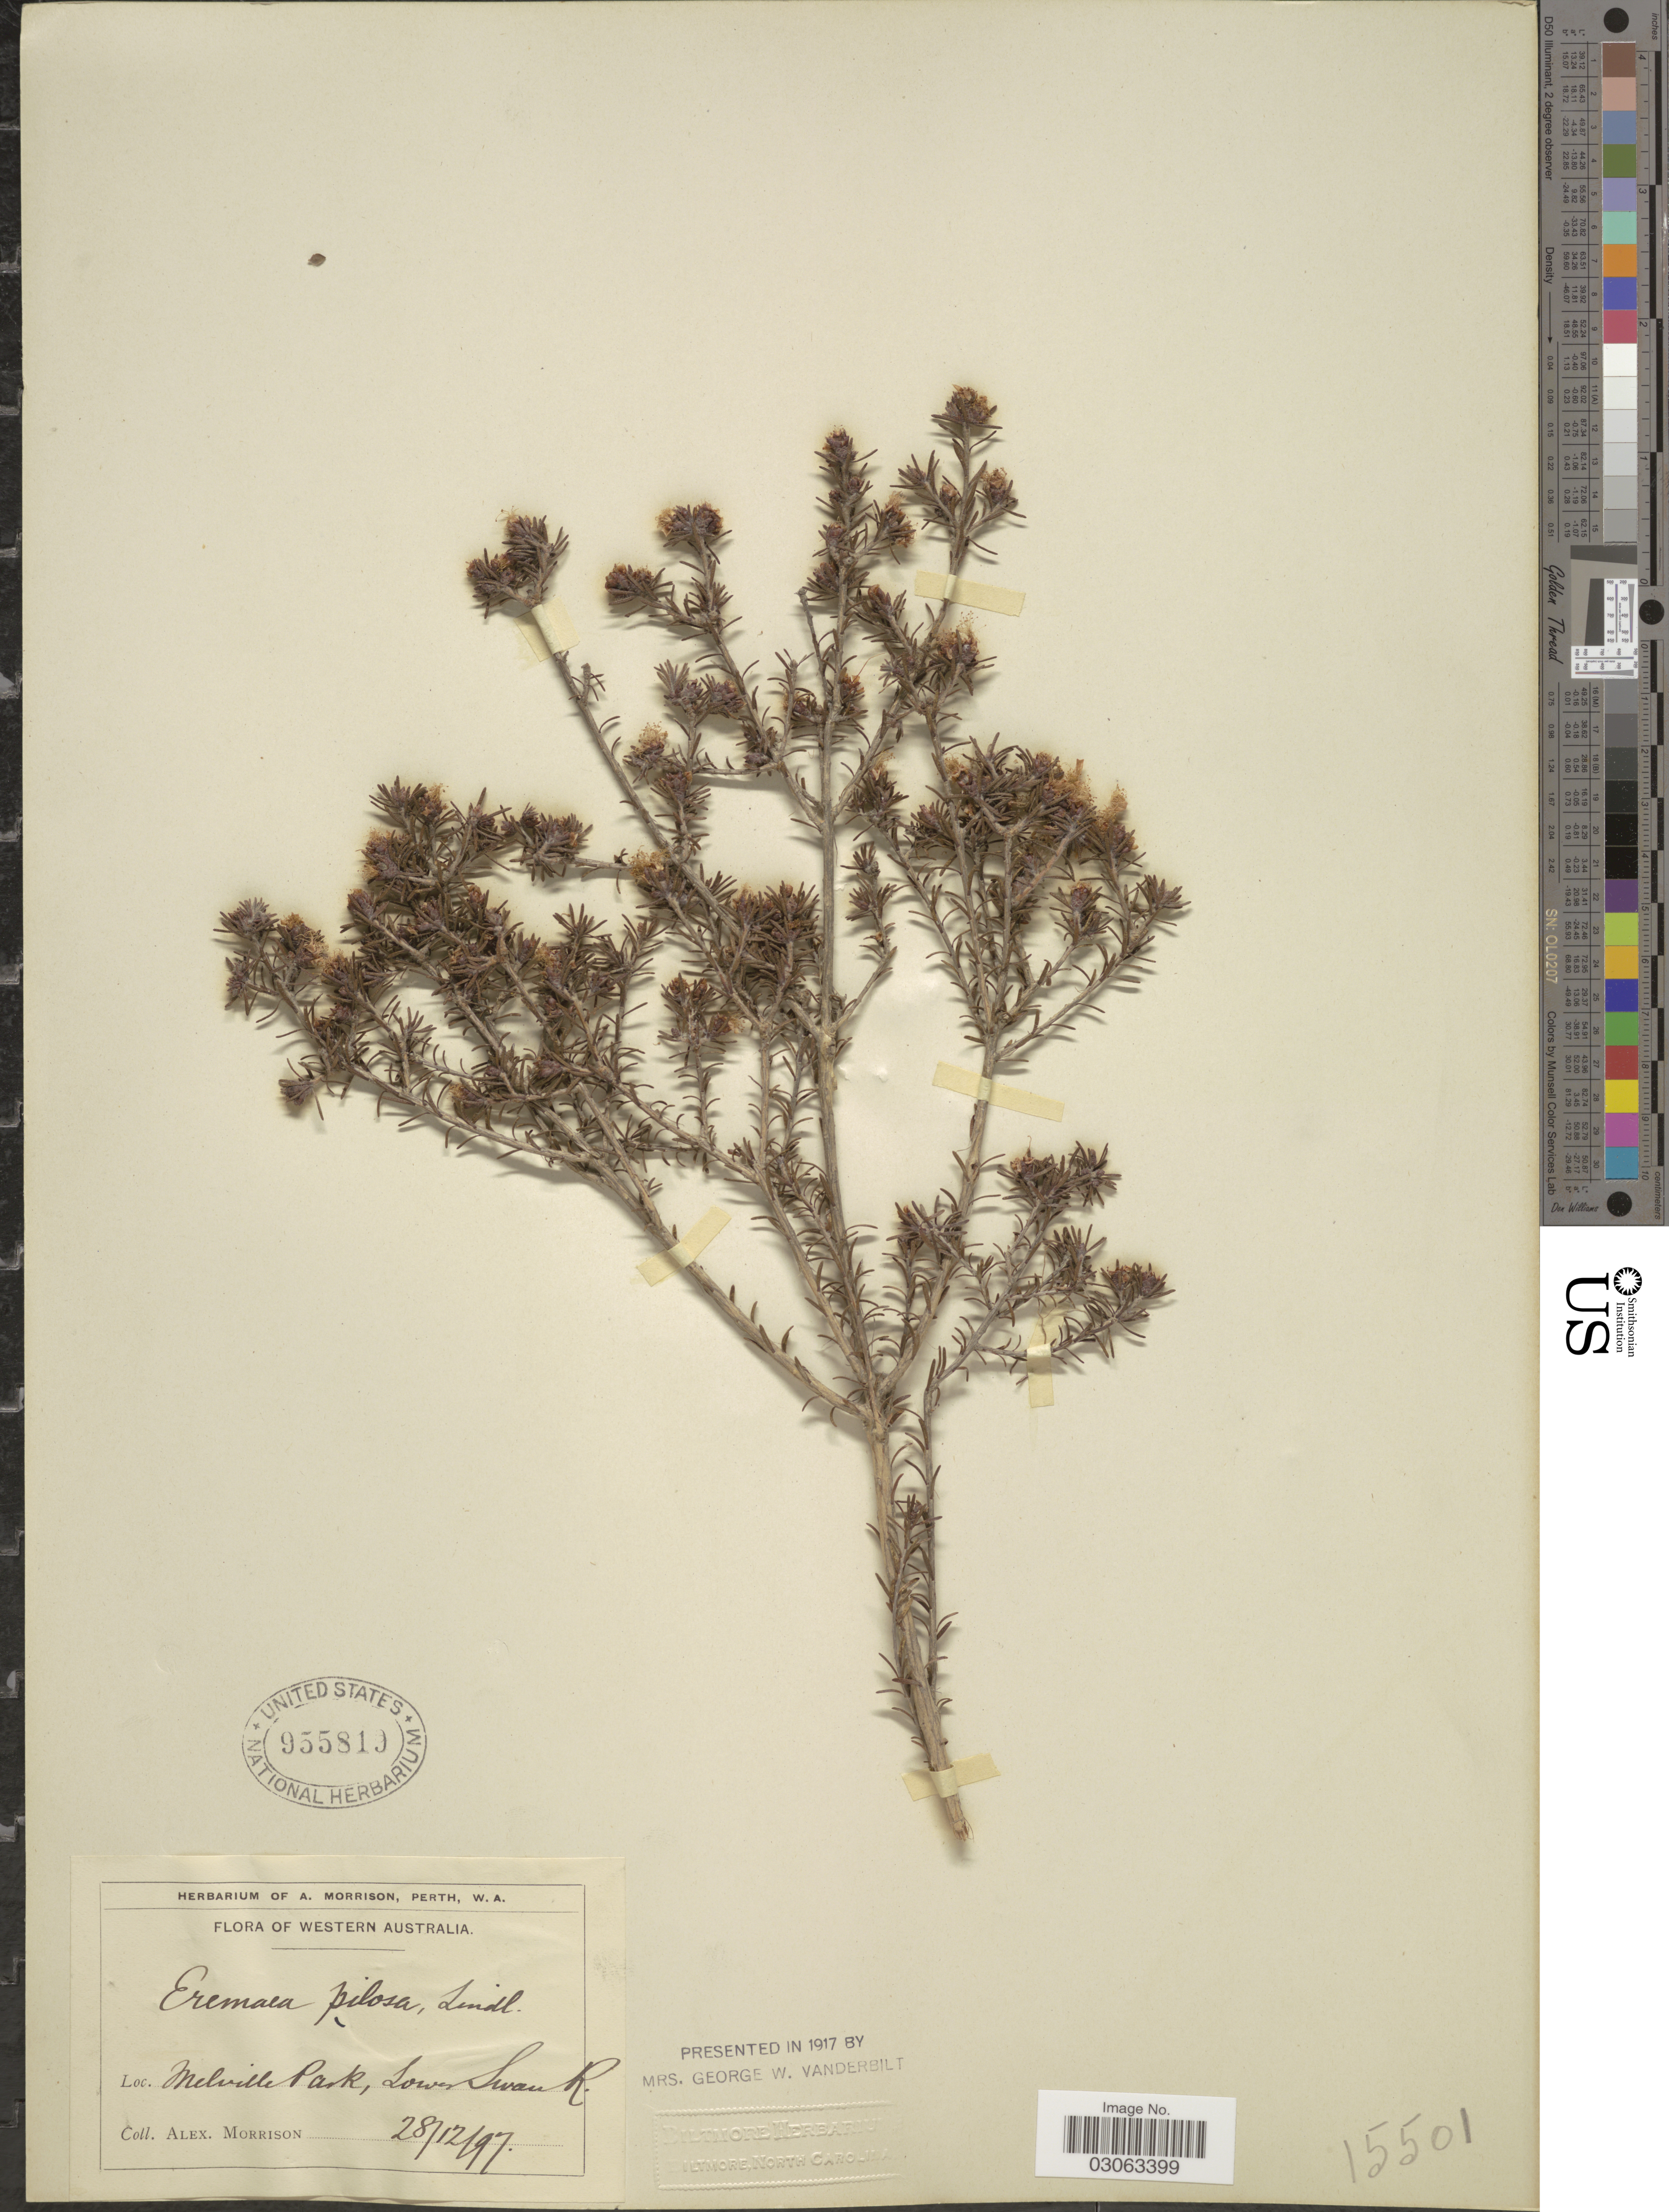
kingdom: Plantae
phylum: Tracheophyta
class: Magnoliopsida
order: Myrtales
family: Myrtaceae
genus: Eremaea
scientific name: Eremaea pilosa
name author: Lindl.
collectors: A. Morrison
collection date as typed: Transcribed d/m/y: 28/12/97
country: Australia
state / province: Western Australia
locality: Melville Park, Lower Swan R.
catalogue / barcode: US 955819